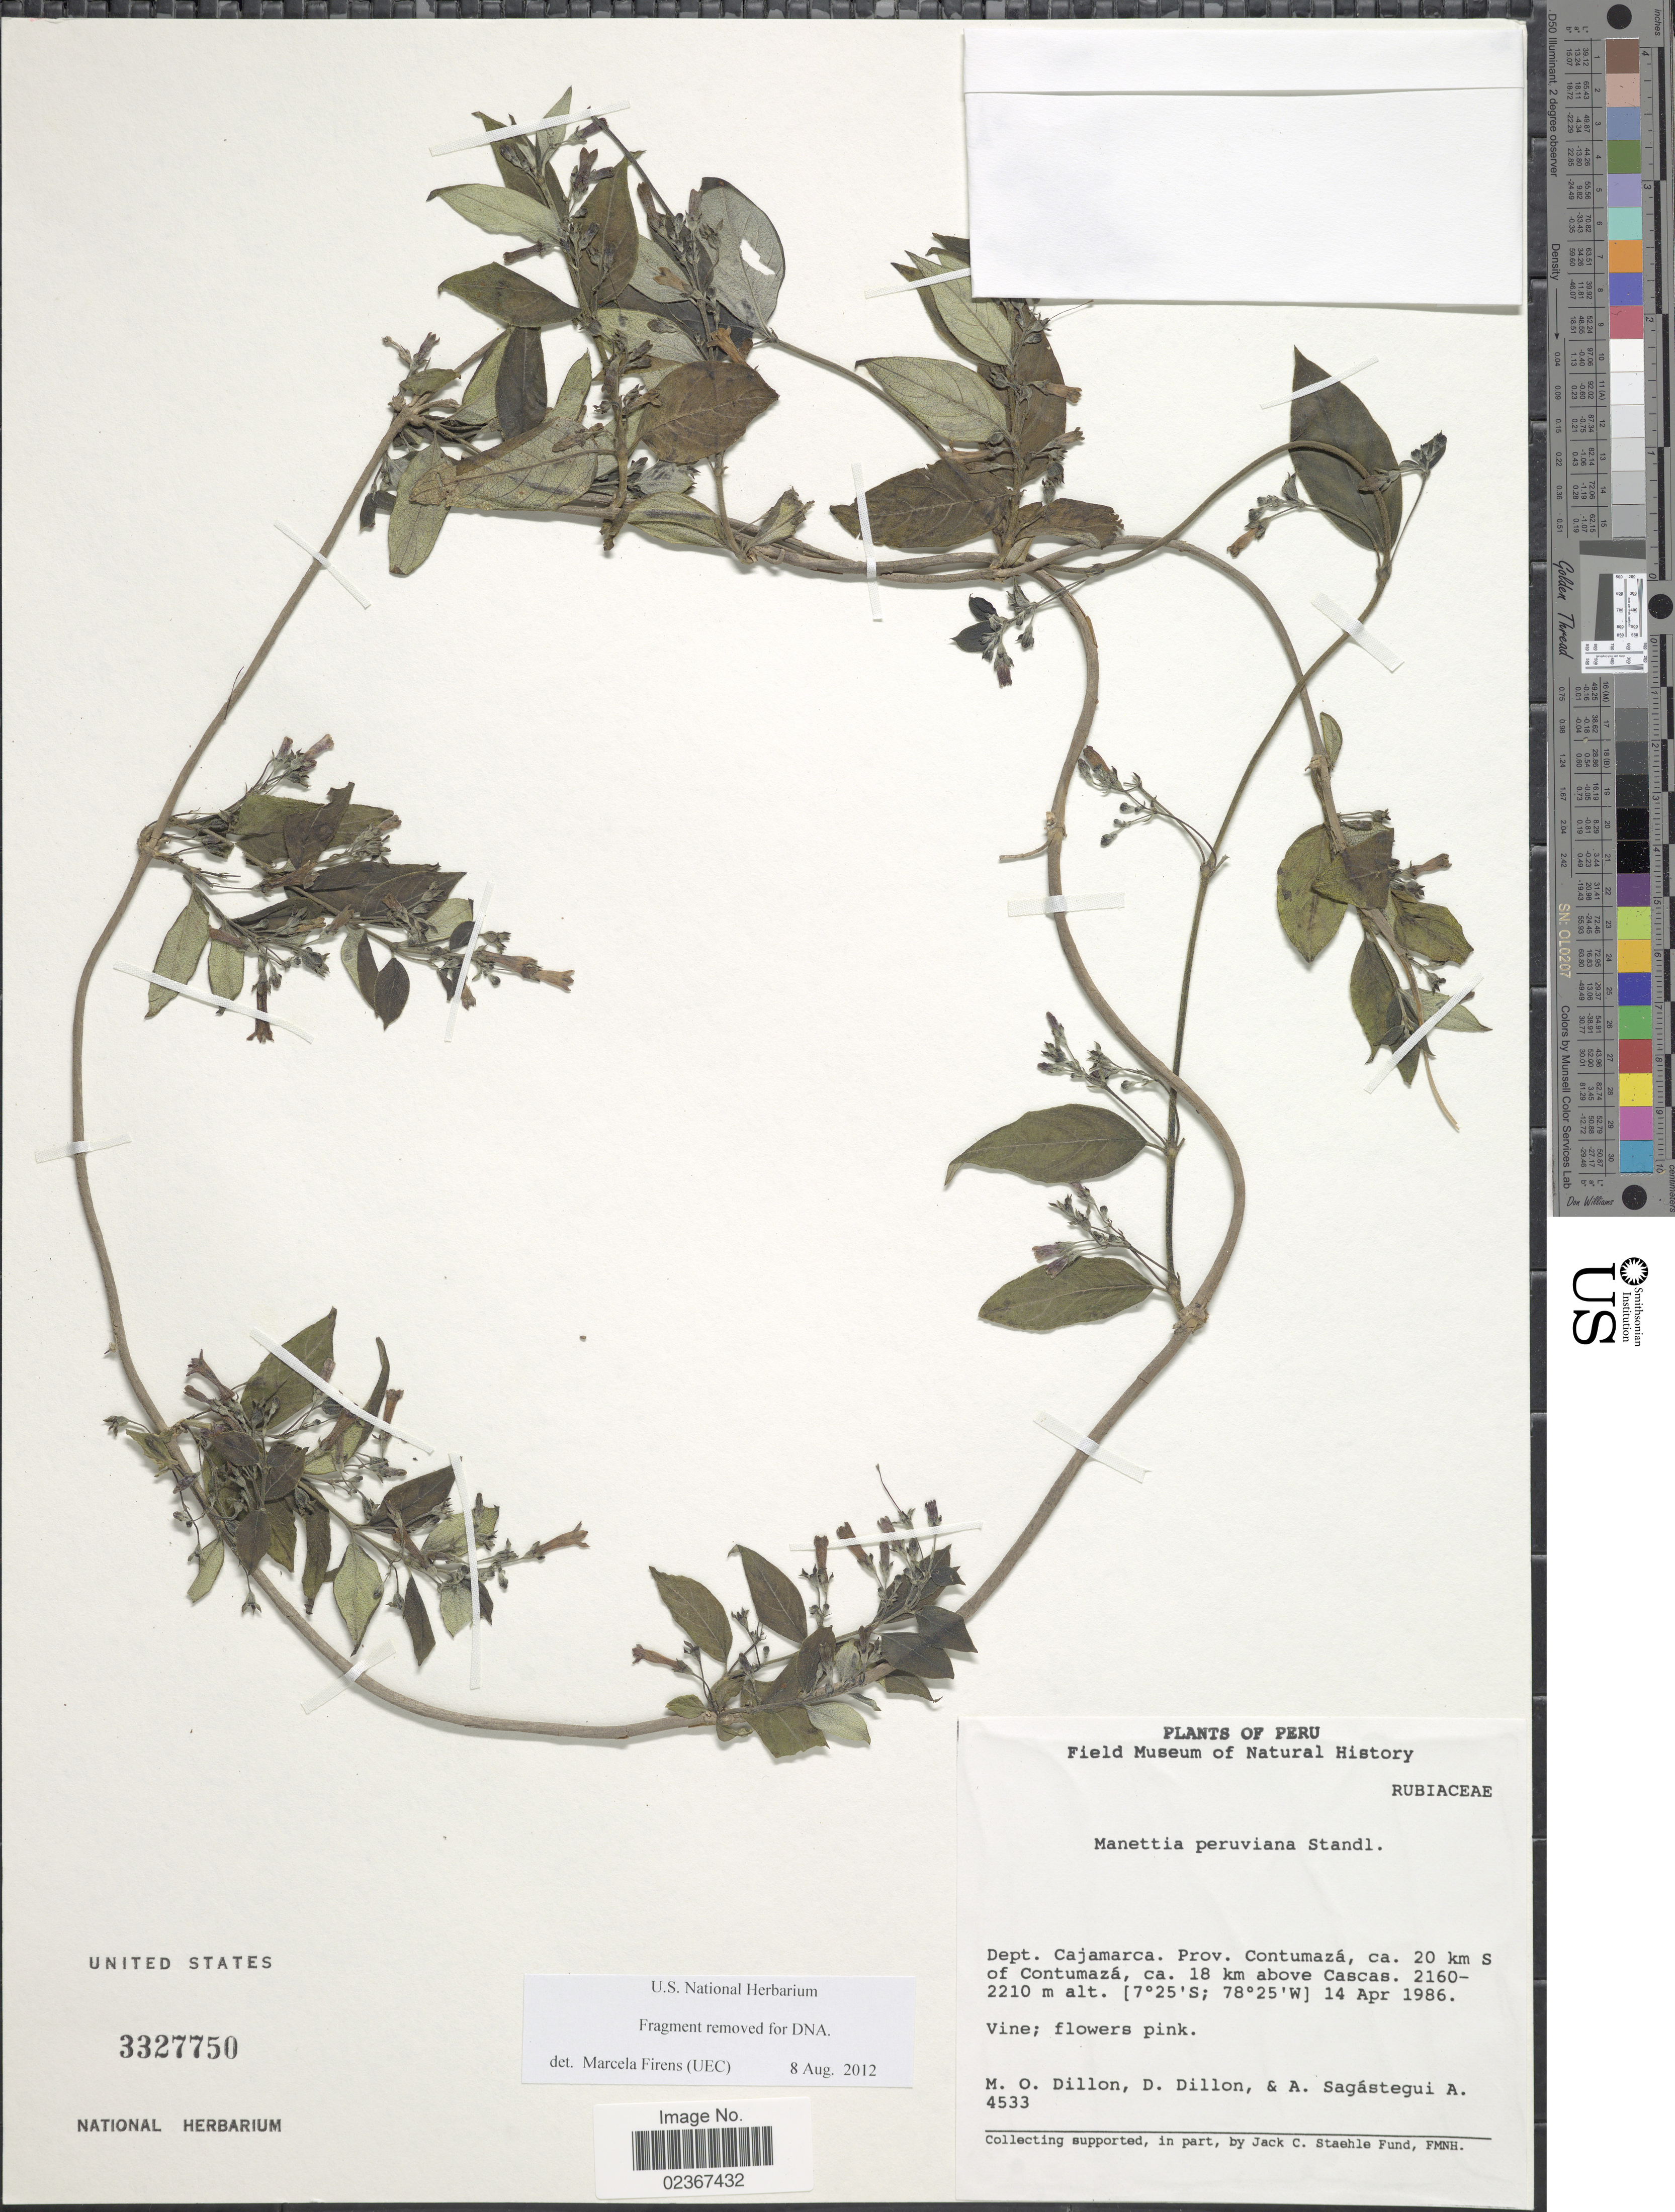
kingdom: Plantae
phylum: Tracheophyta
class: Magnoliopsida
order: Gentianales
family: Rubiaceae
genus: Manettia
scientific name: Manettia peruviana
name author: Standl.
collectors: M. O. Dillon, D. Dillon & A. Sagástegui A.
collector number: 4533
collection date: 1986-04-14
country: Peru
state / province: Cajamarca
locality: Prov. Contumaza, ca. 20 km S of Contumaza, ca. 18 km above Cascas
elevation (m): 2160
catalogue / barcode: US 3327750